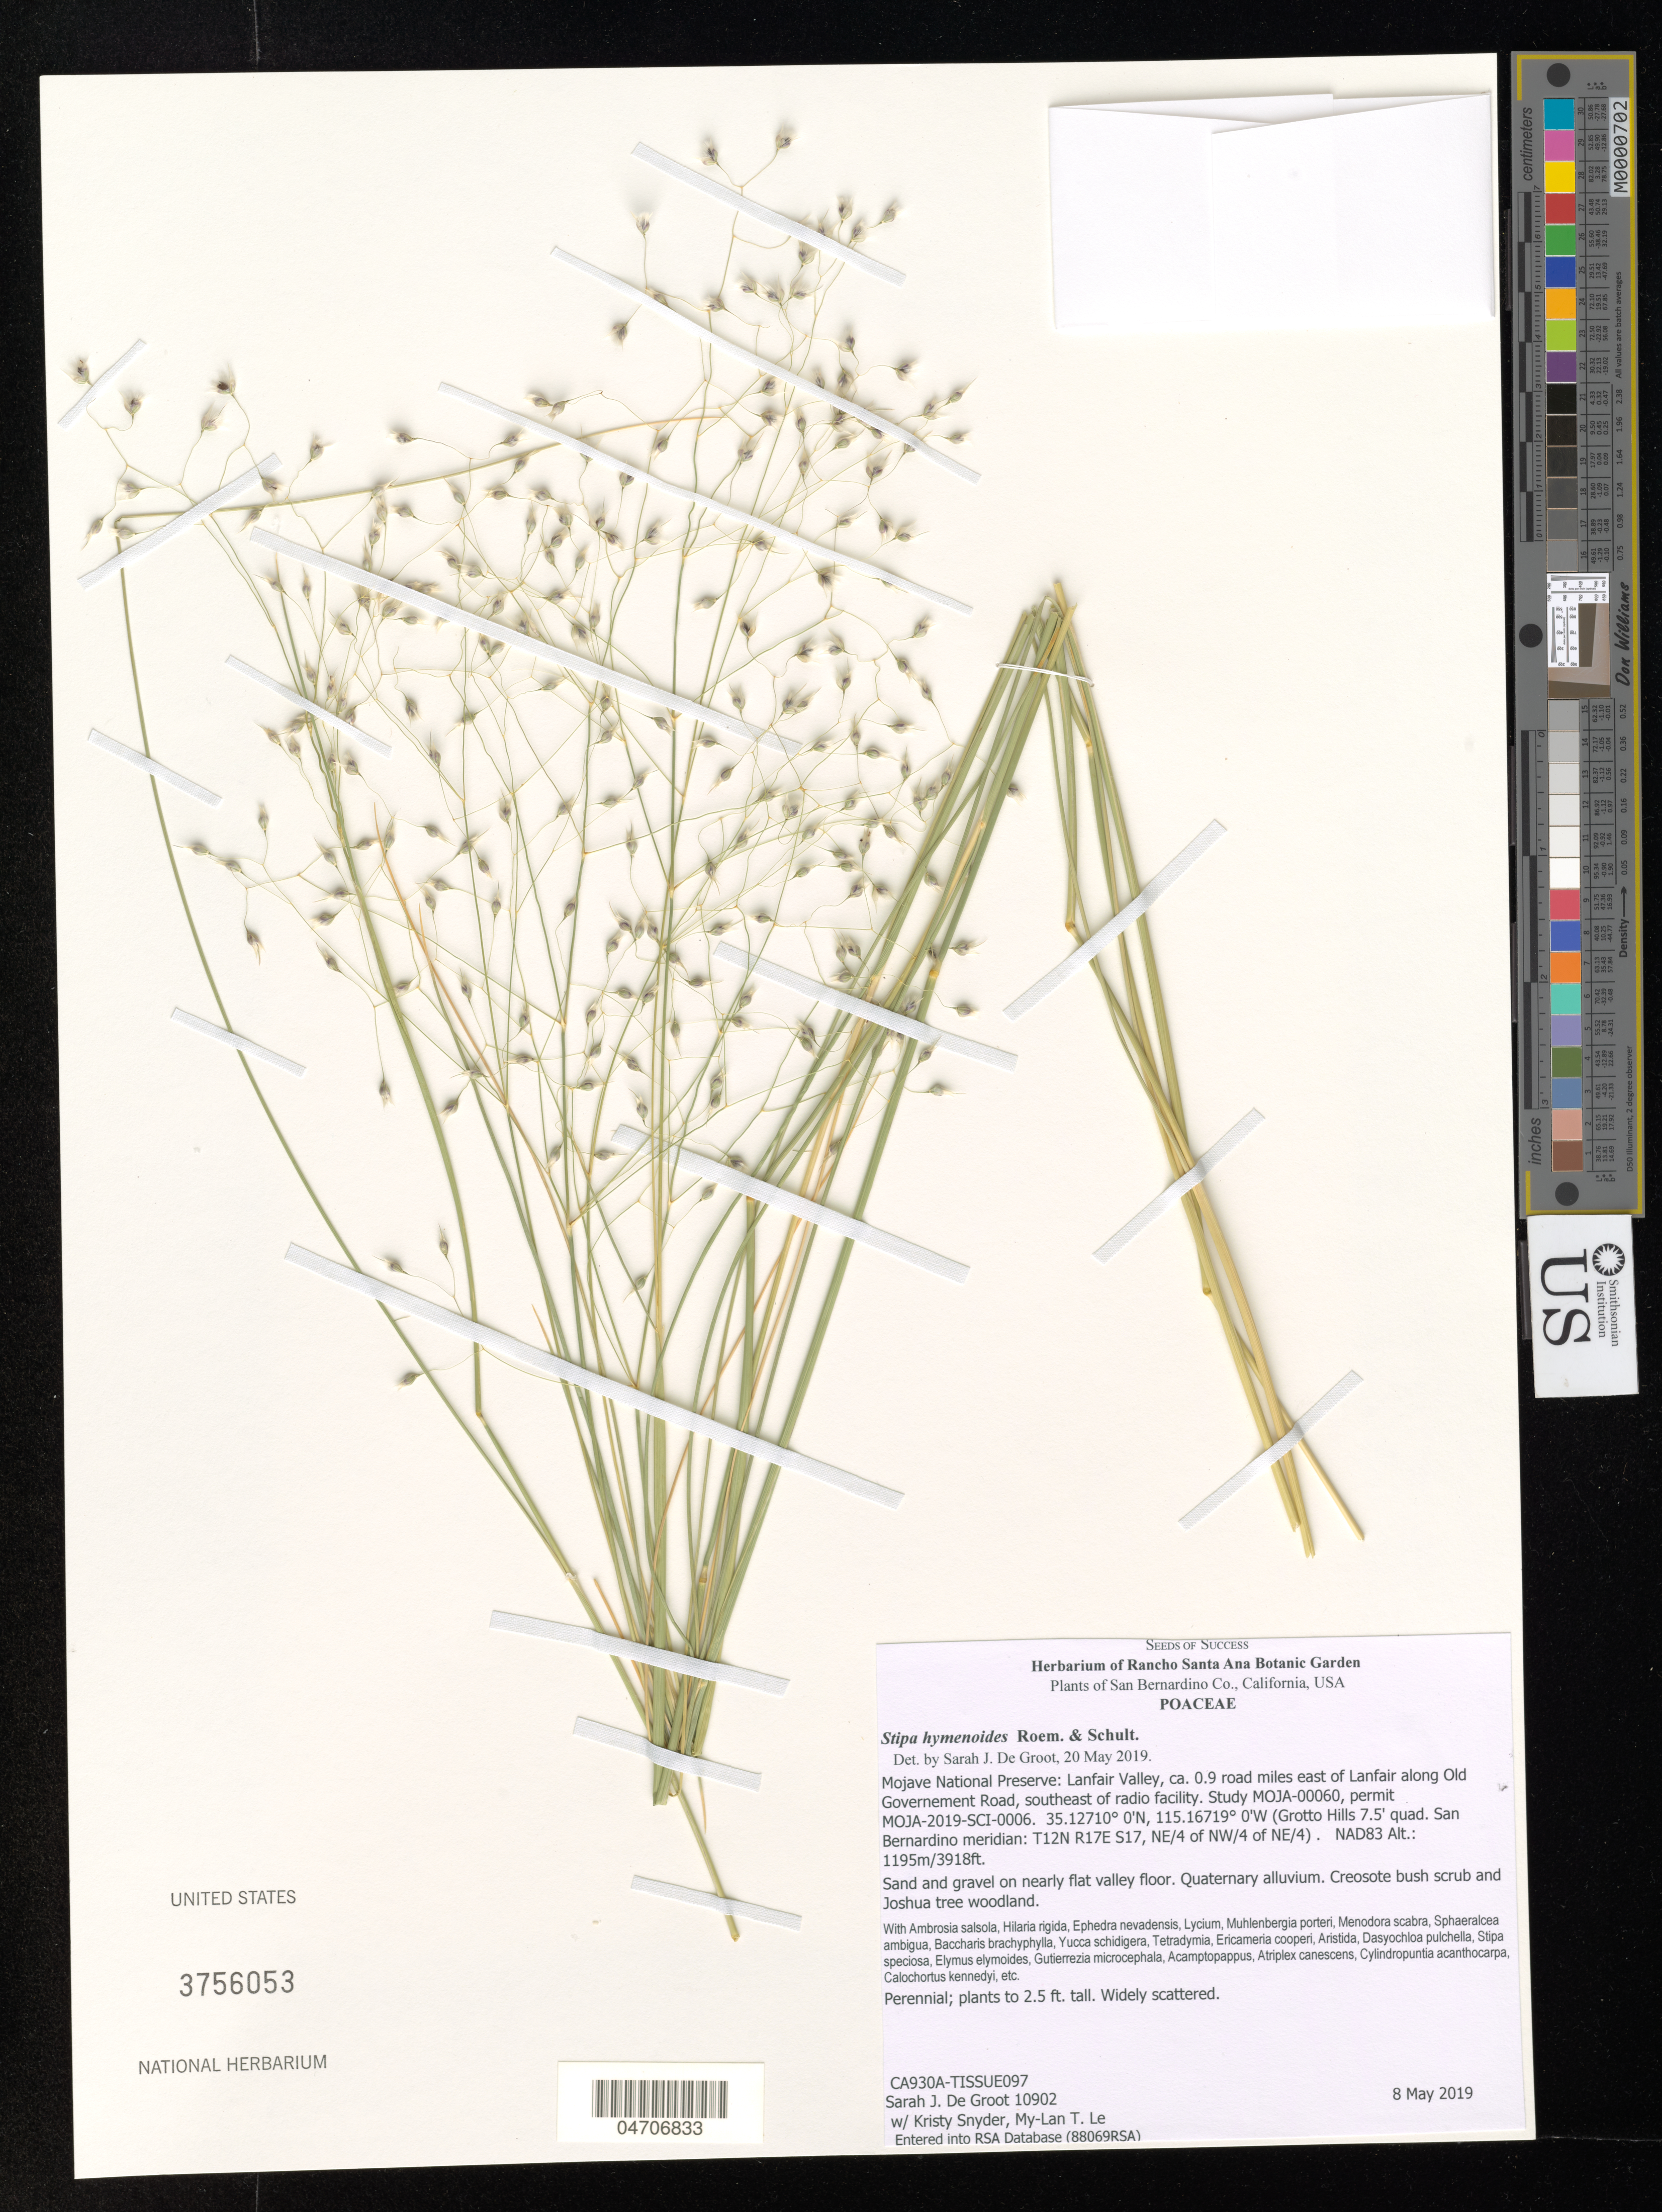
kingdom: Plantae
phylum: Tracheophyta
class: Liliopsida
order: Poales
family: Poaceae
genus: Stipa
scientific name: Stipa hymenoides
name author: Roem. & Schult.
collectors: S. De Groot, K. Snyder & M. Le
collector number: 10902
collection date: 2019-05-08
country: United States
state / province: California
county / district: San Bernardino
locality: San Bernardino Co. Mojave National Preserve: Lanfair Valley, ca. 0.9 road miles east of Lanfair along Old Government Road, southeast of radio facility. Study MOJA-00060, permit MOJA-2019-SCI-0006. (Grotto Hills 7.5' quad. San Bernardino meridian: T12N R17E S17, NE/4 of NW/4 of NE/4).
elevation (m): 1195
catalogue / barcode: US 3756053